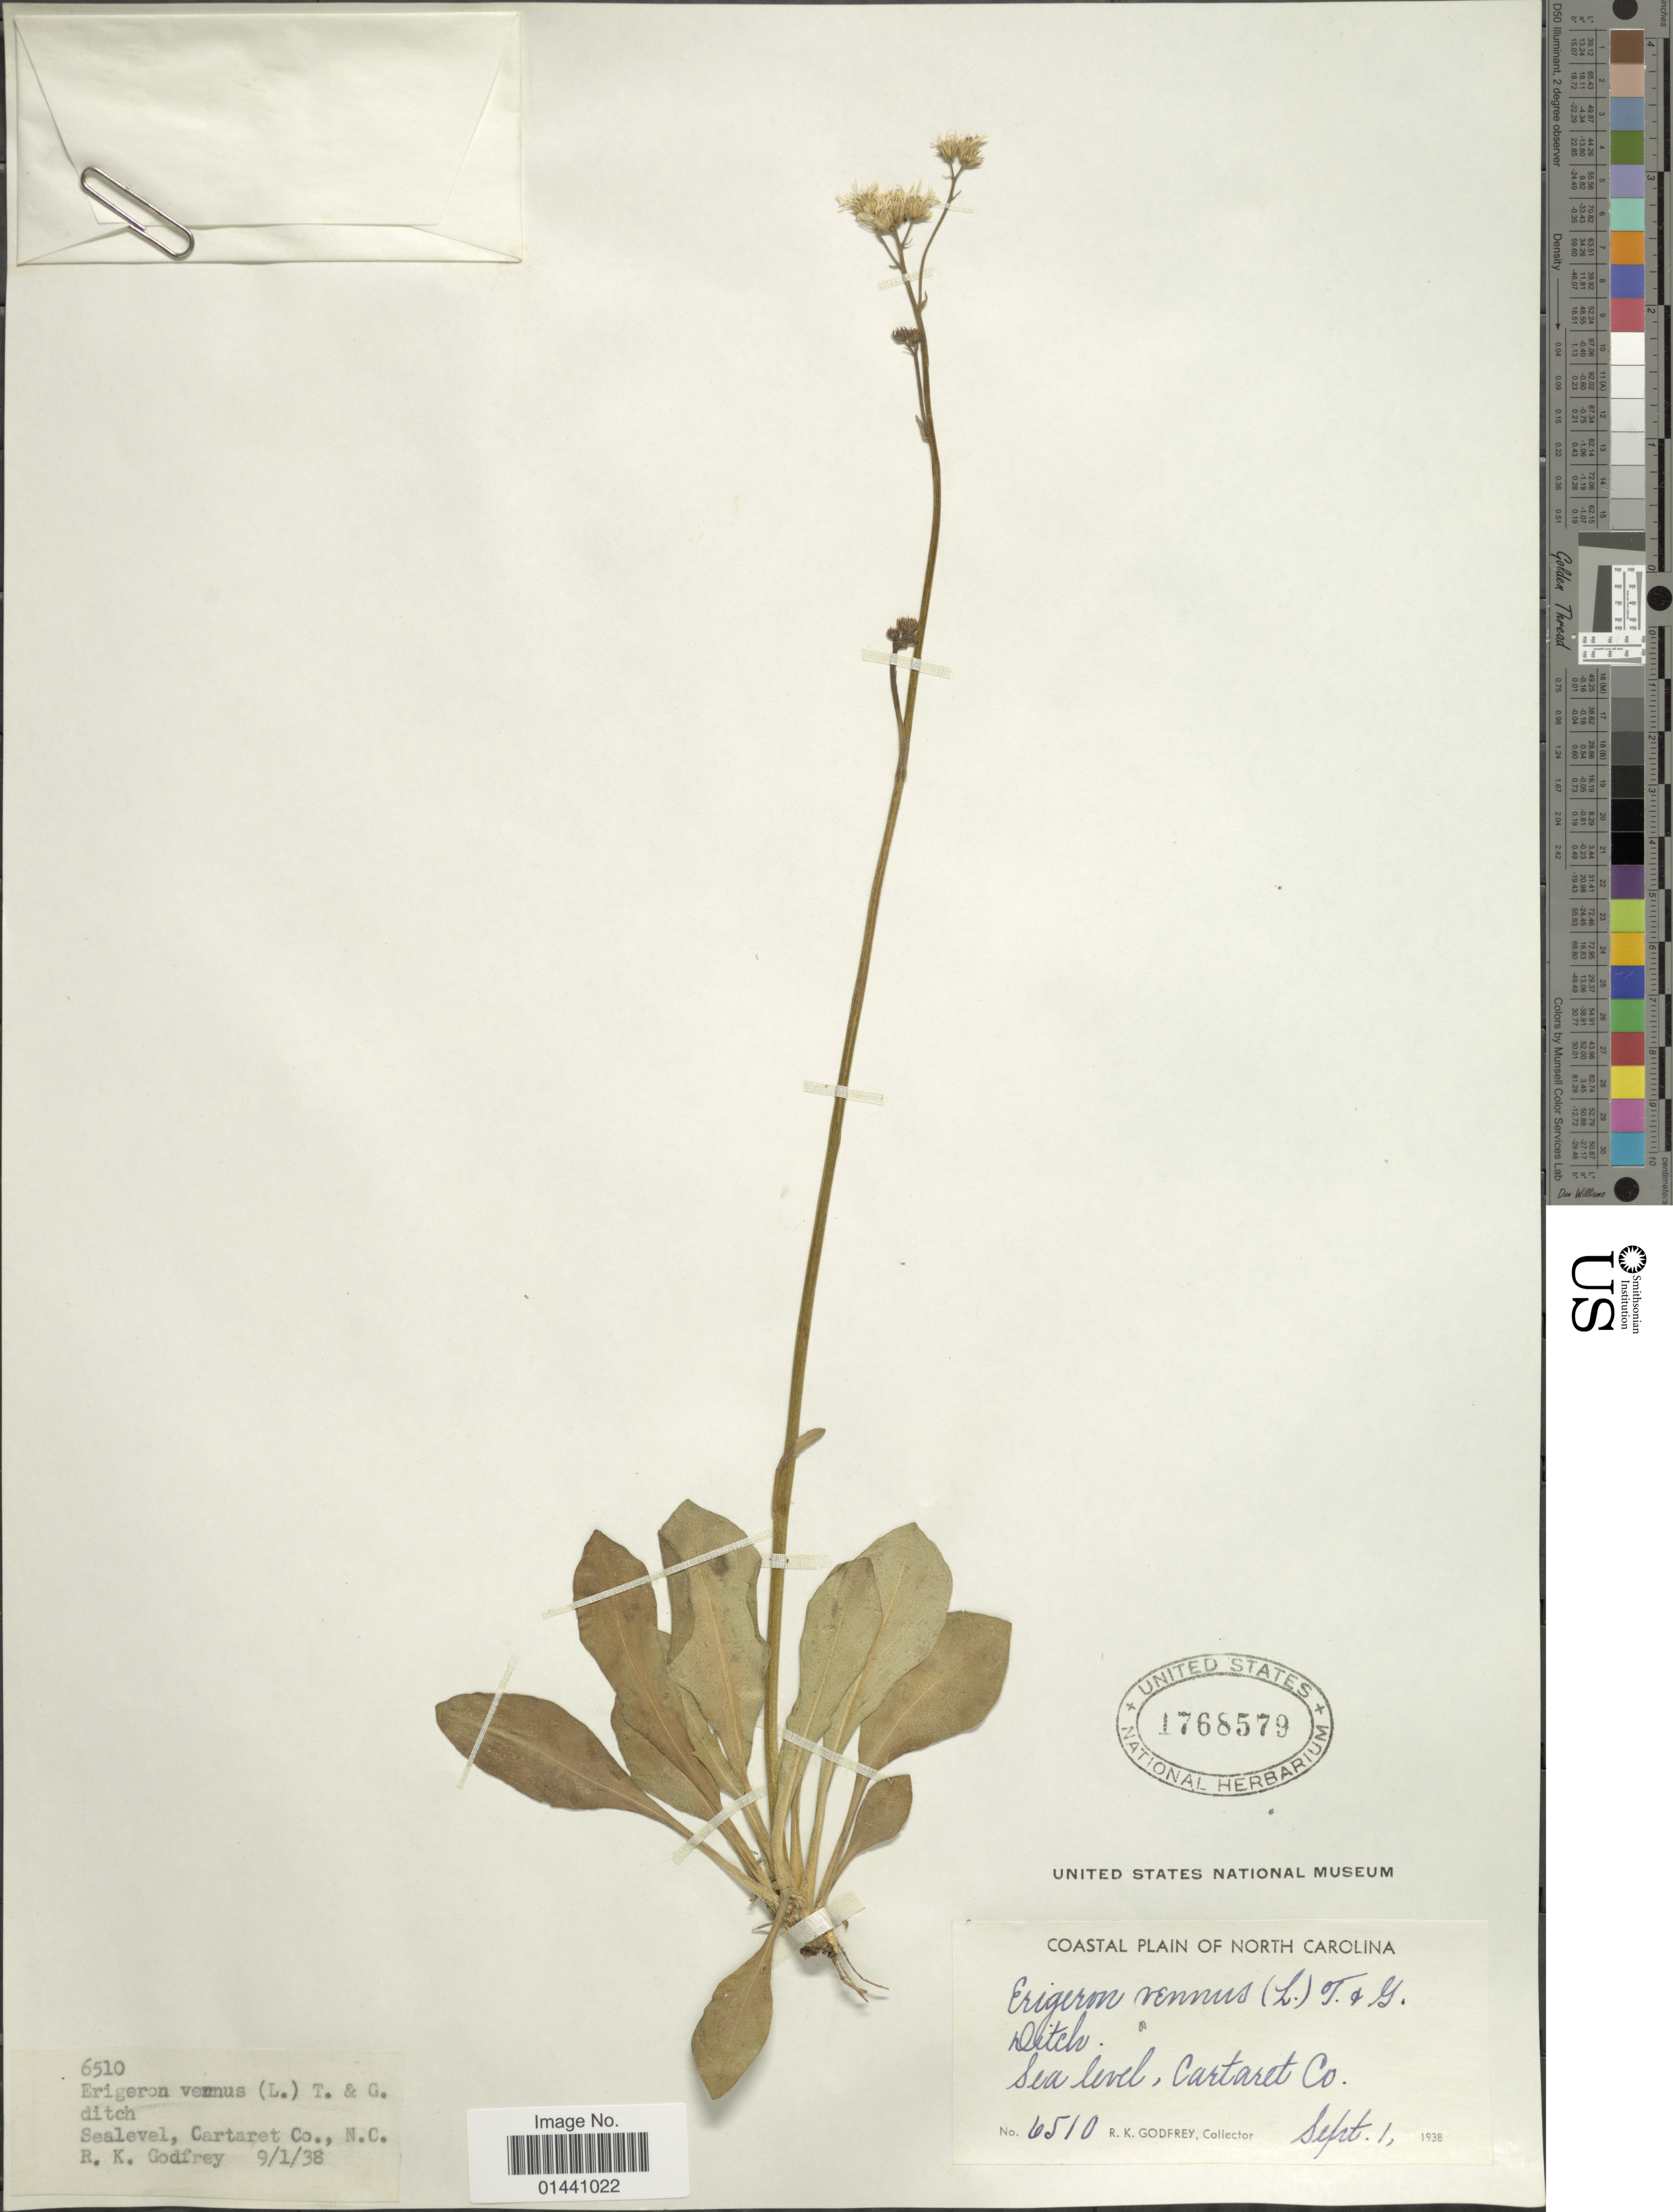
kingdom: Plantae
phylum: Tracheophyta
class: Magnoliopsida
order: Asterales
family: Asteraceae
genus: Erigeron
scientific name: Erigeron vernus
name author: (L.) Torr. & A. Gray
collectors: R. K. Godfrey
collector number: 6510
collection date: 1938-09-01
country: United States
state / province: North Carolina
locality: Cartaret Co.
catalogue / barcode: US 1768579